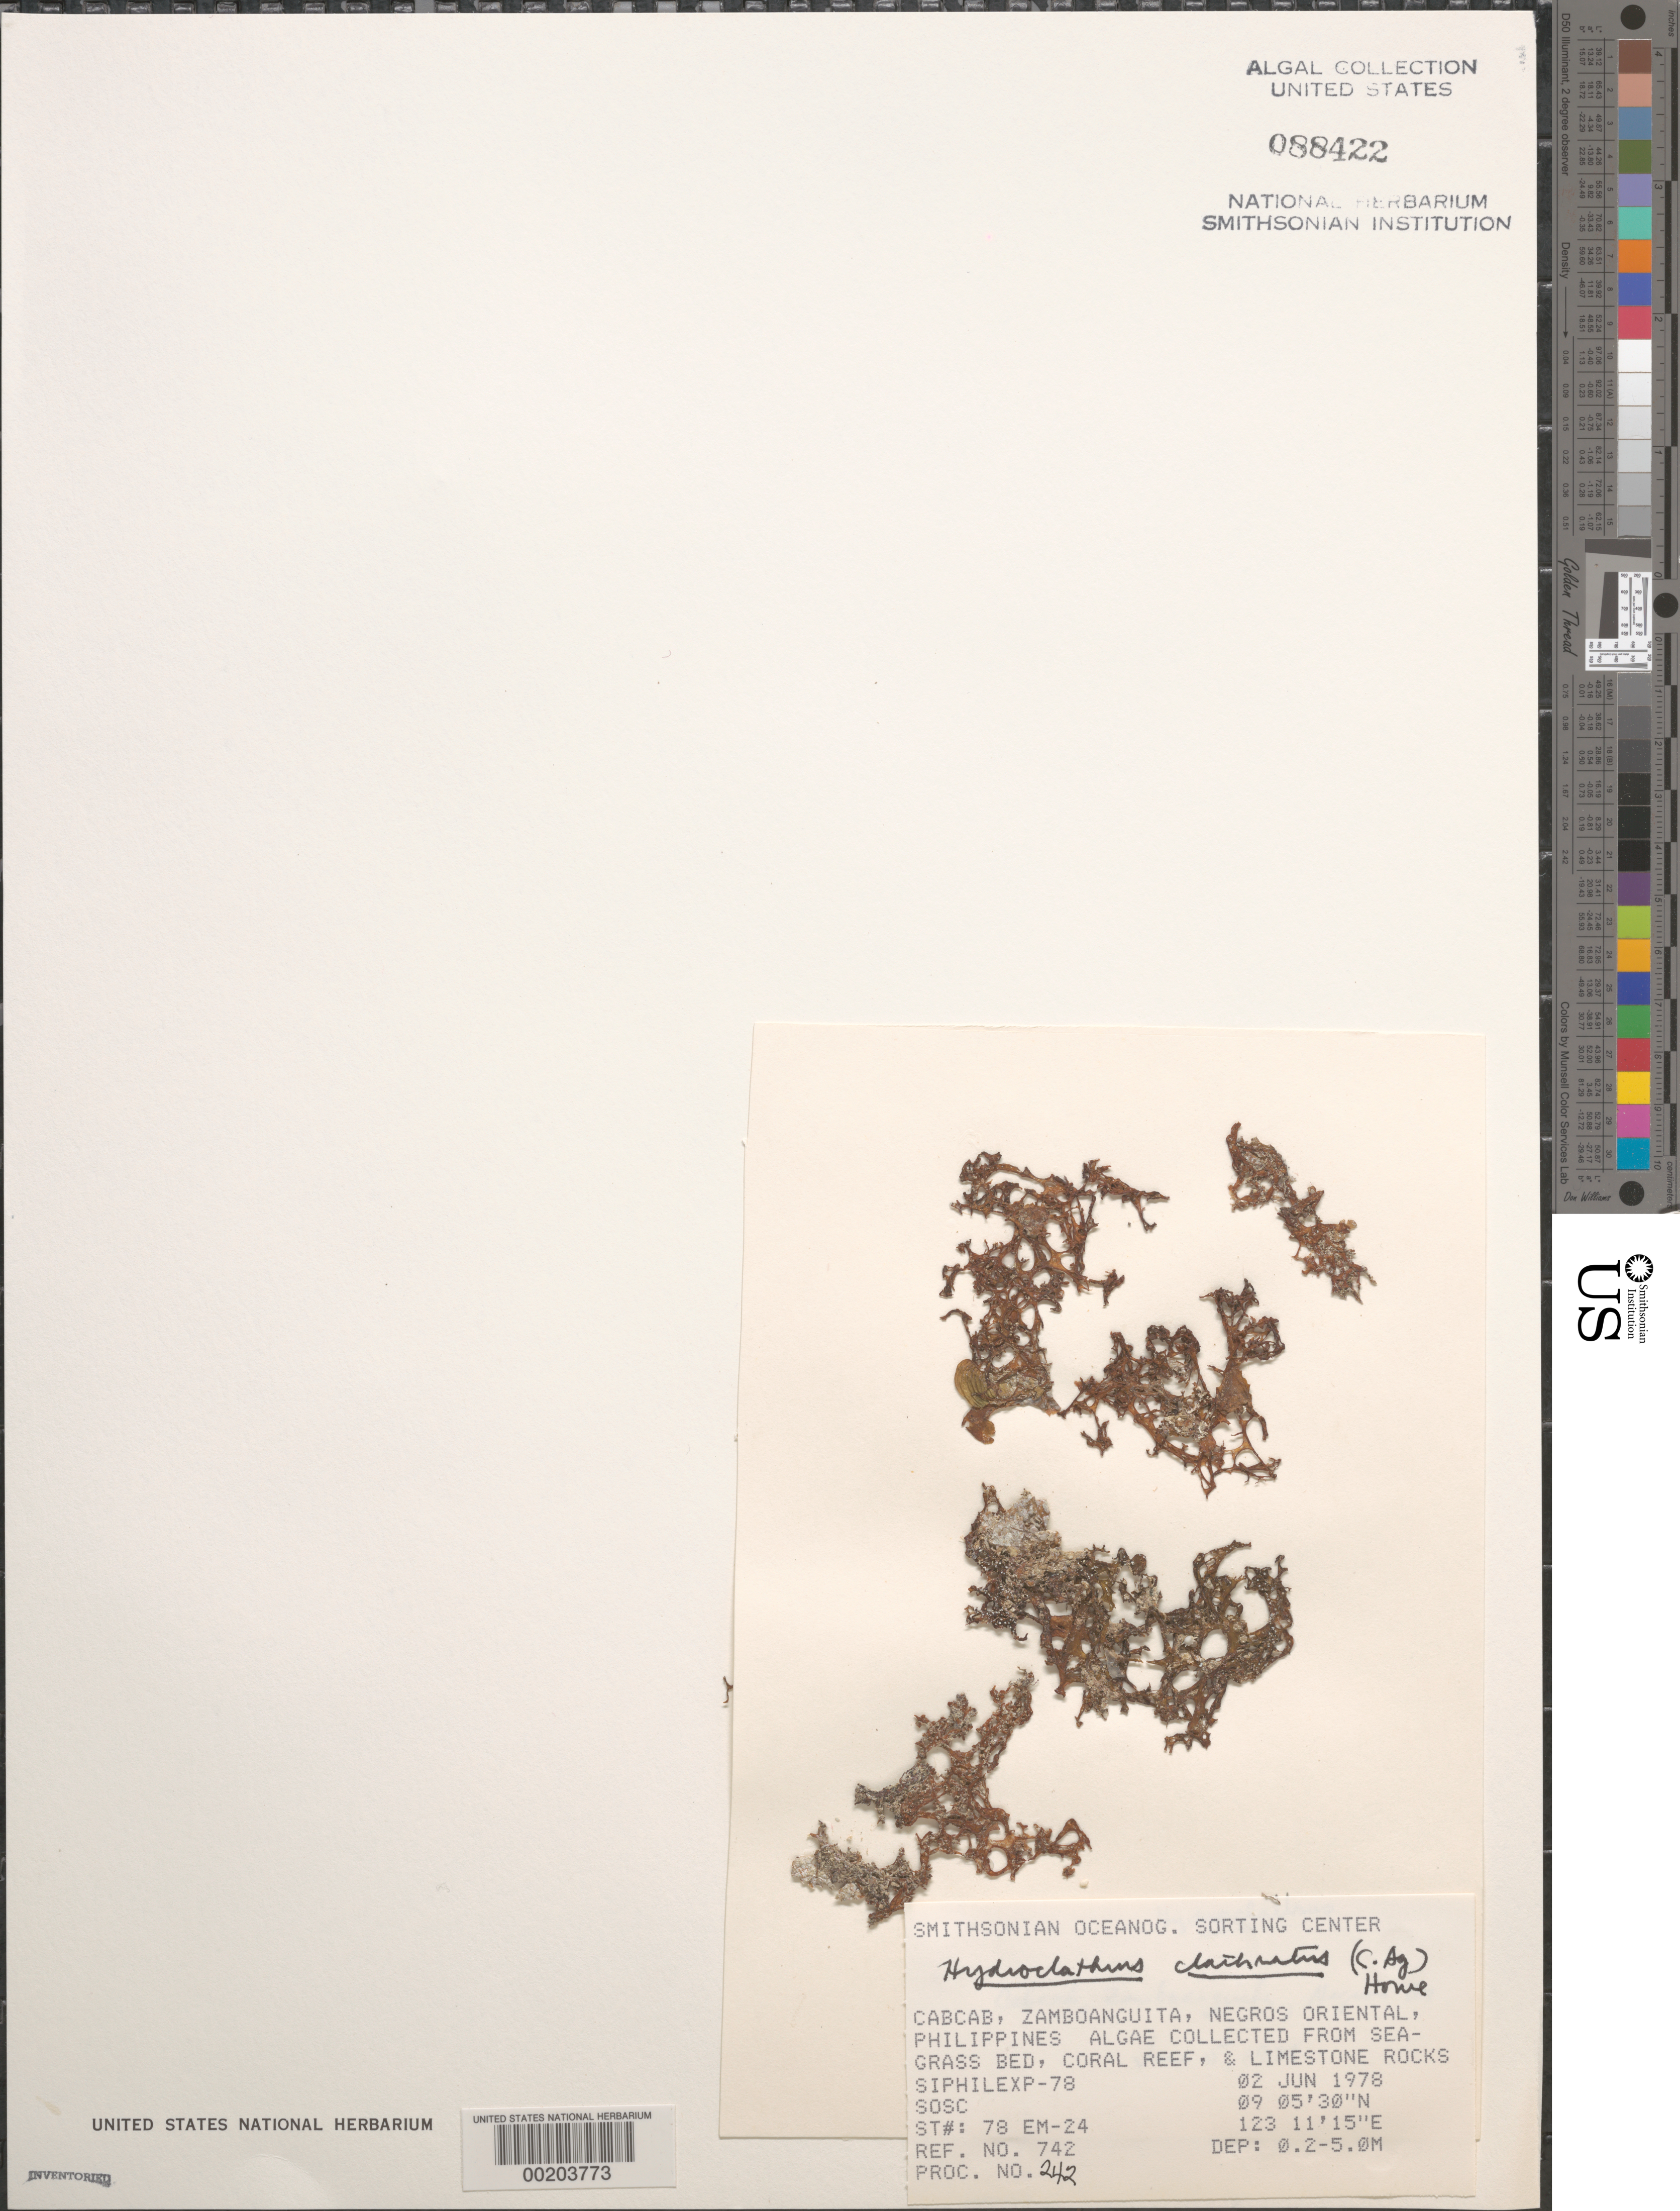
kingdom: Chromista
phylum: Ochrophyta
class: Phaeophyceae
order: Scytosiphonales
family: Scytosiphonaceae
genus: Hydroclathrus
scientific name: Hydroclathrus clathratus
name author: (C. Agardh) M. Howe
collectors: SOSC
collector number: Station 78 Em-24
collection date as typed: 02 Jun 1978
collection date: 1978-06-02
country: Philippines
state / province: Central Visayas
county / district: Negros Oriental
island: Negros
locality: Cabcab, Zamboanguita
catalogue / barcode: US 88422